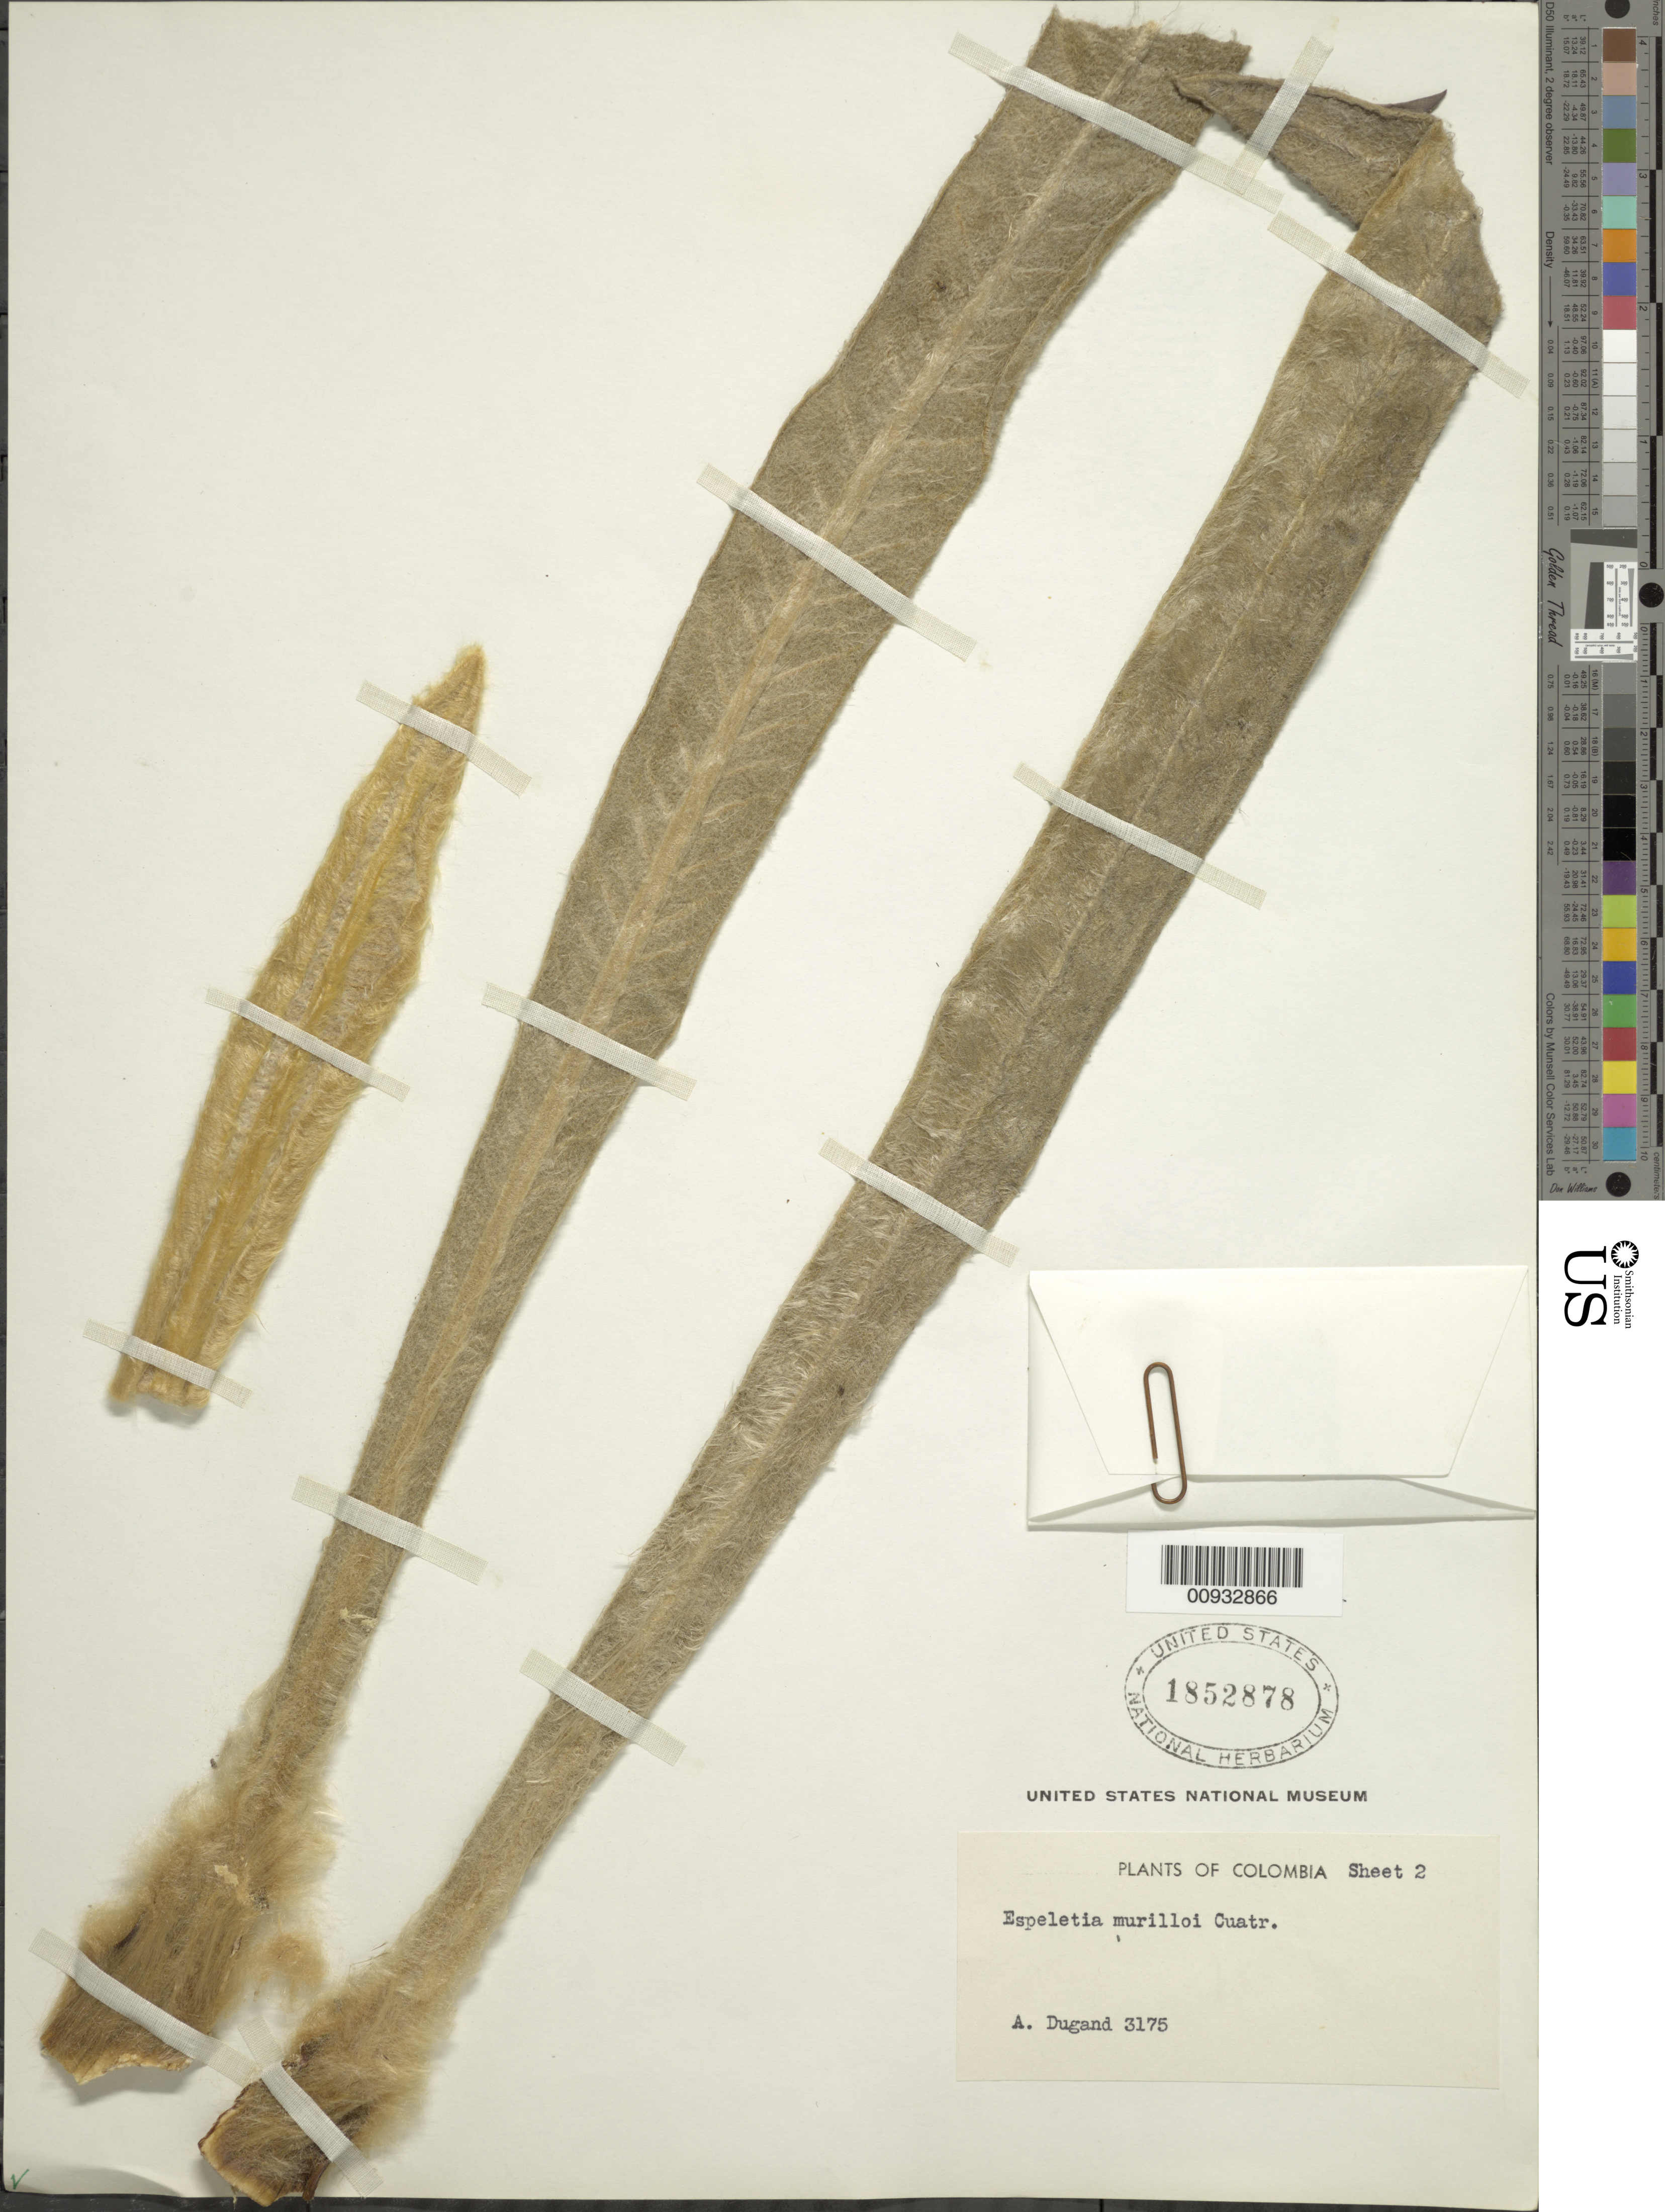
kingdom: Plantae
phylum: Tracheophyta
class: Magnoliopsida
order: Asterales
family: Asteraceae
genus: Espeletia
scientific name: Espeletia murilloi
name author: Cuatrec.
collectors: A. Dugand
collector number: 3175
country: Colombia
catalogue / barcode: US 1852878